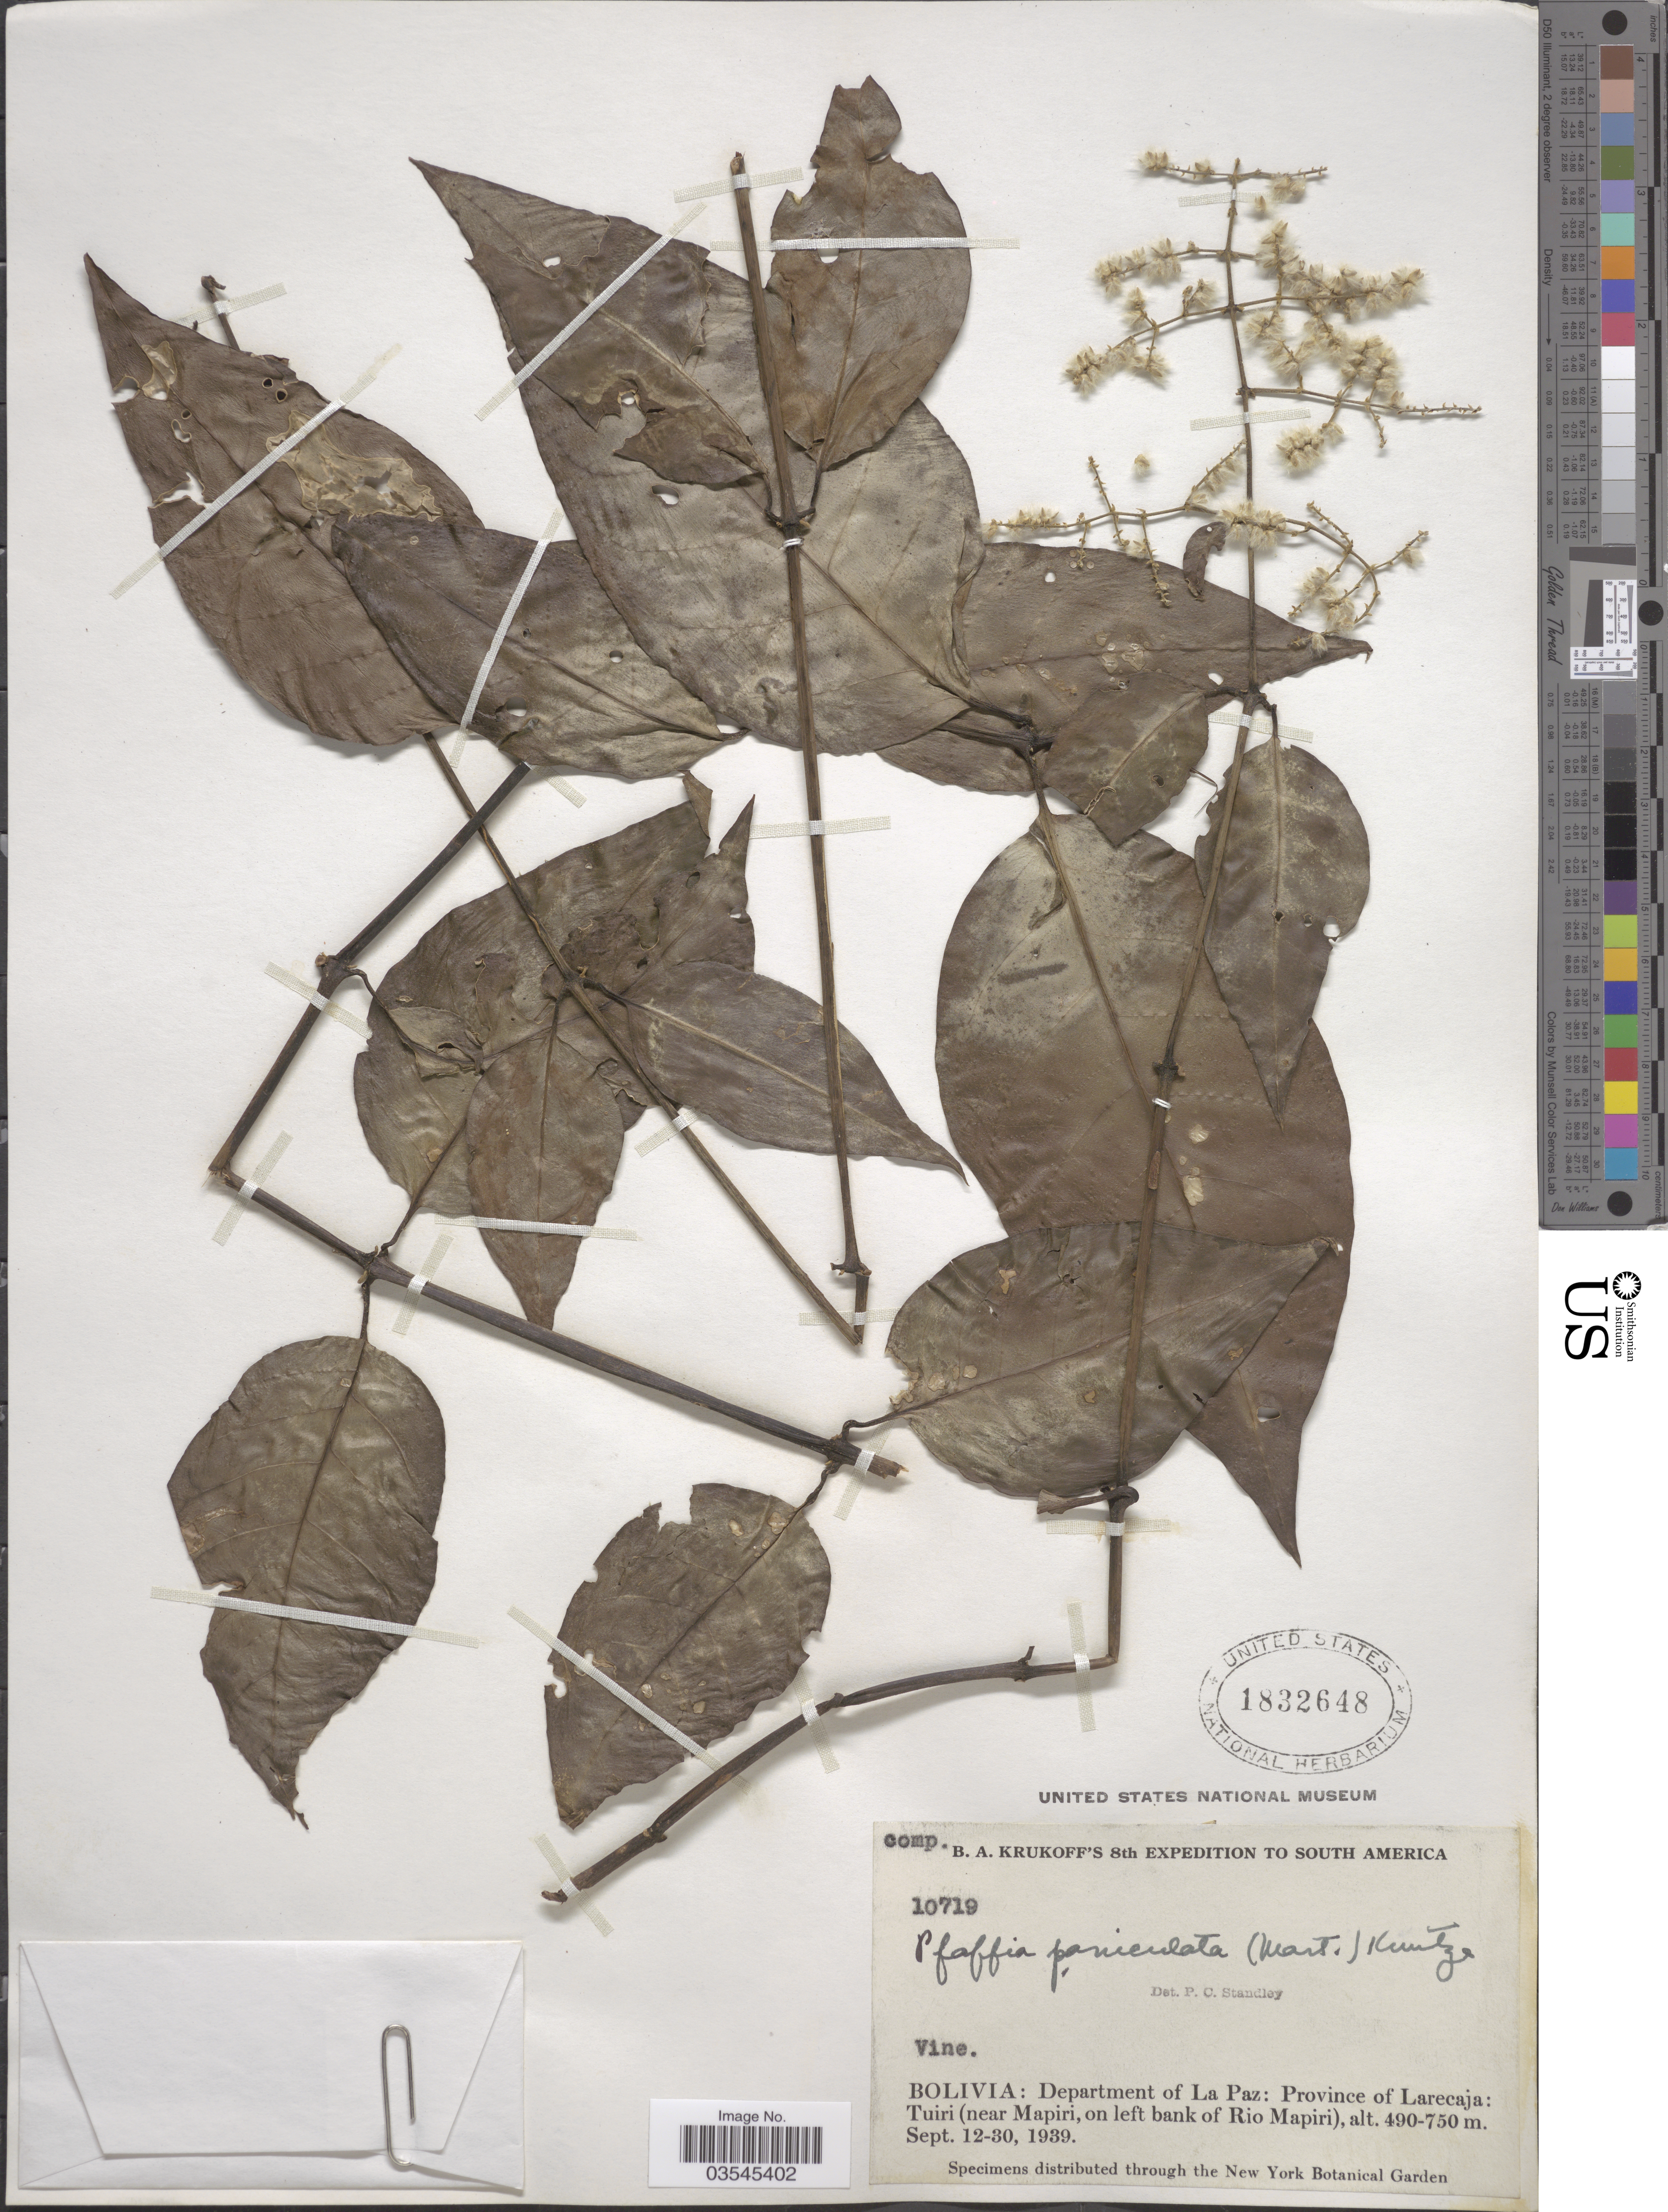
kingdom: Plantae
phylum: Tracheophyta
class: Magnoliopsida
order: Caryophyllales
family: Amaranthaceae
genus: Pfaffia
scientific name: Pfaffia paniculata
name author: (Mart.) Kuntze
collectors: B. A. Krukoff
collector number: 10719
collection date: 1939-09-12/1939-09-30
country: Bolivia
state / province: La Paz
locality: Department of La Paz: Province of Larecaja: Tuiri (near Mapiri, on left bank of Rio Mapiri).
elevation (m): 490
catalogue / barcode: US 1832648